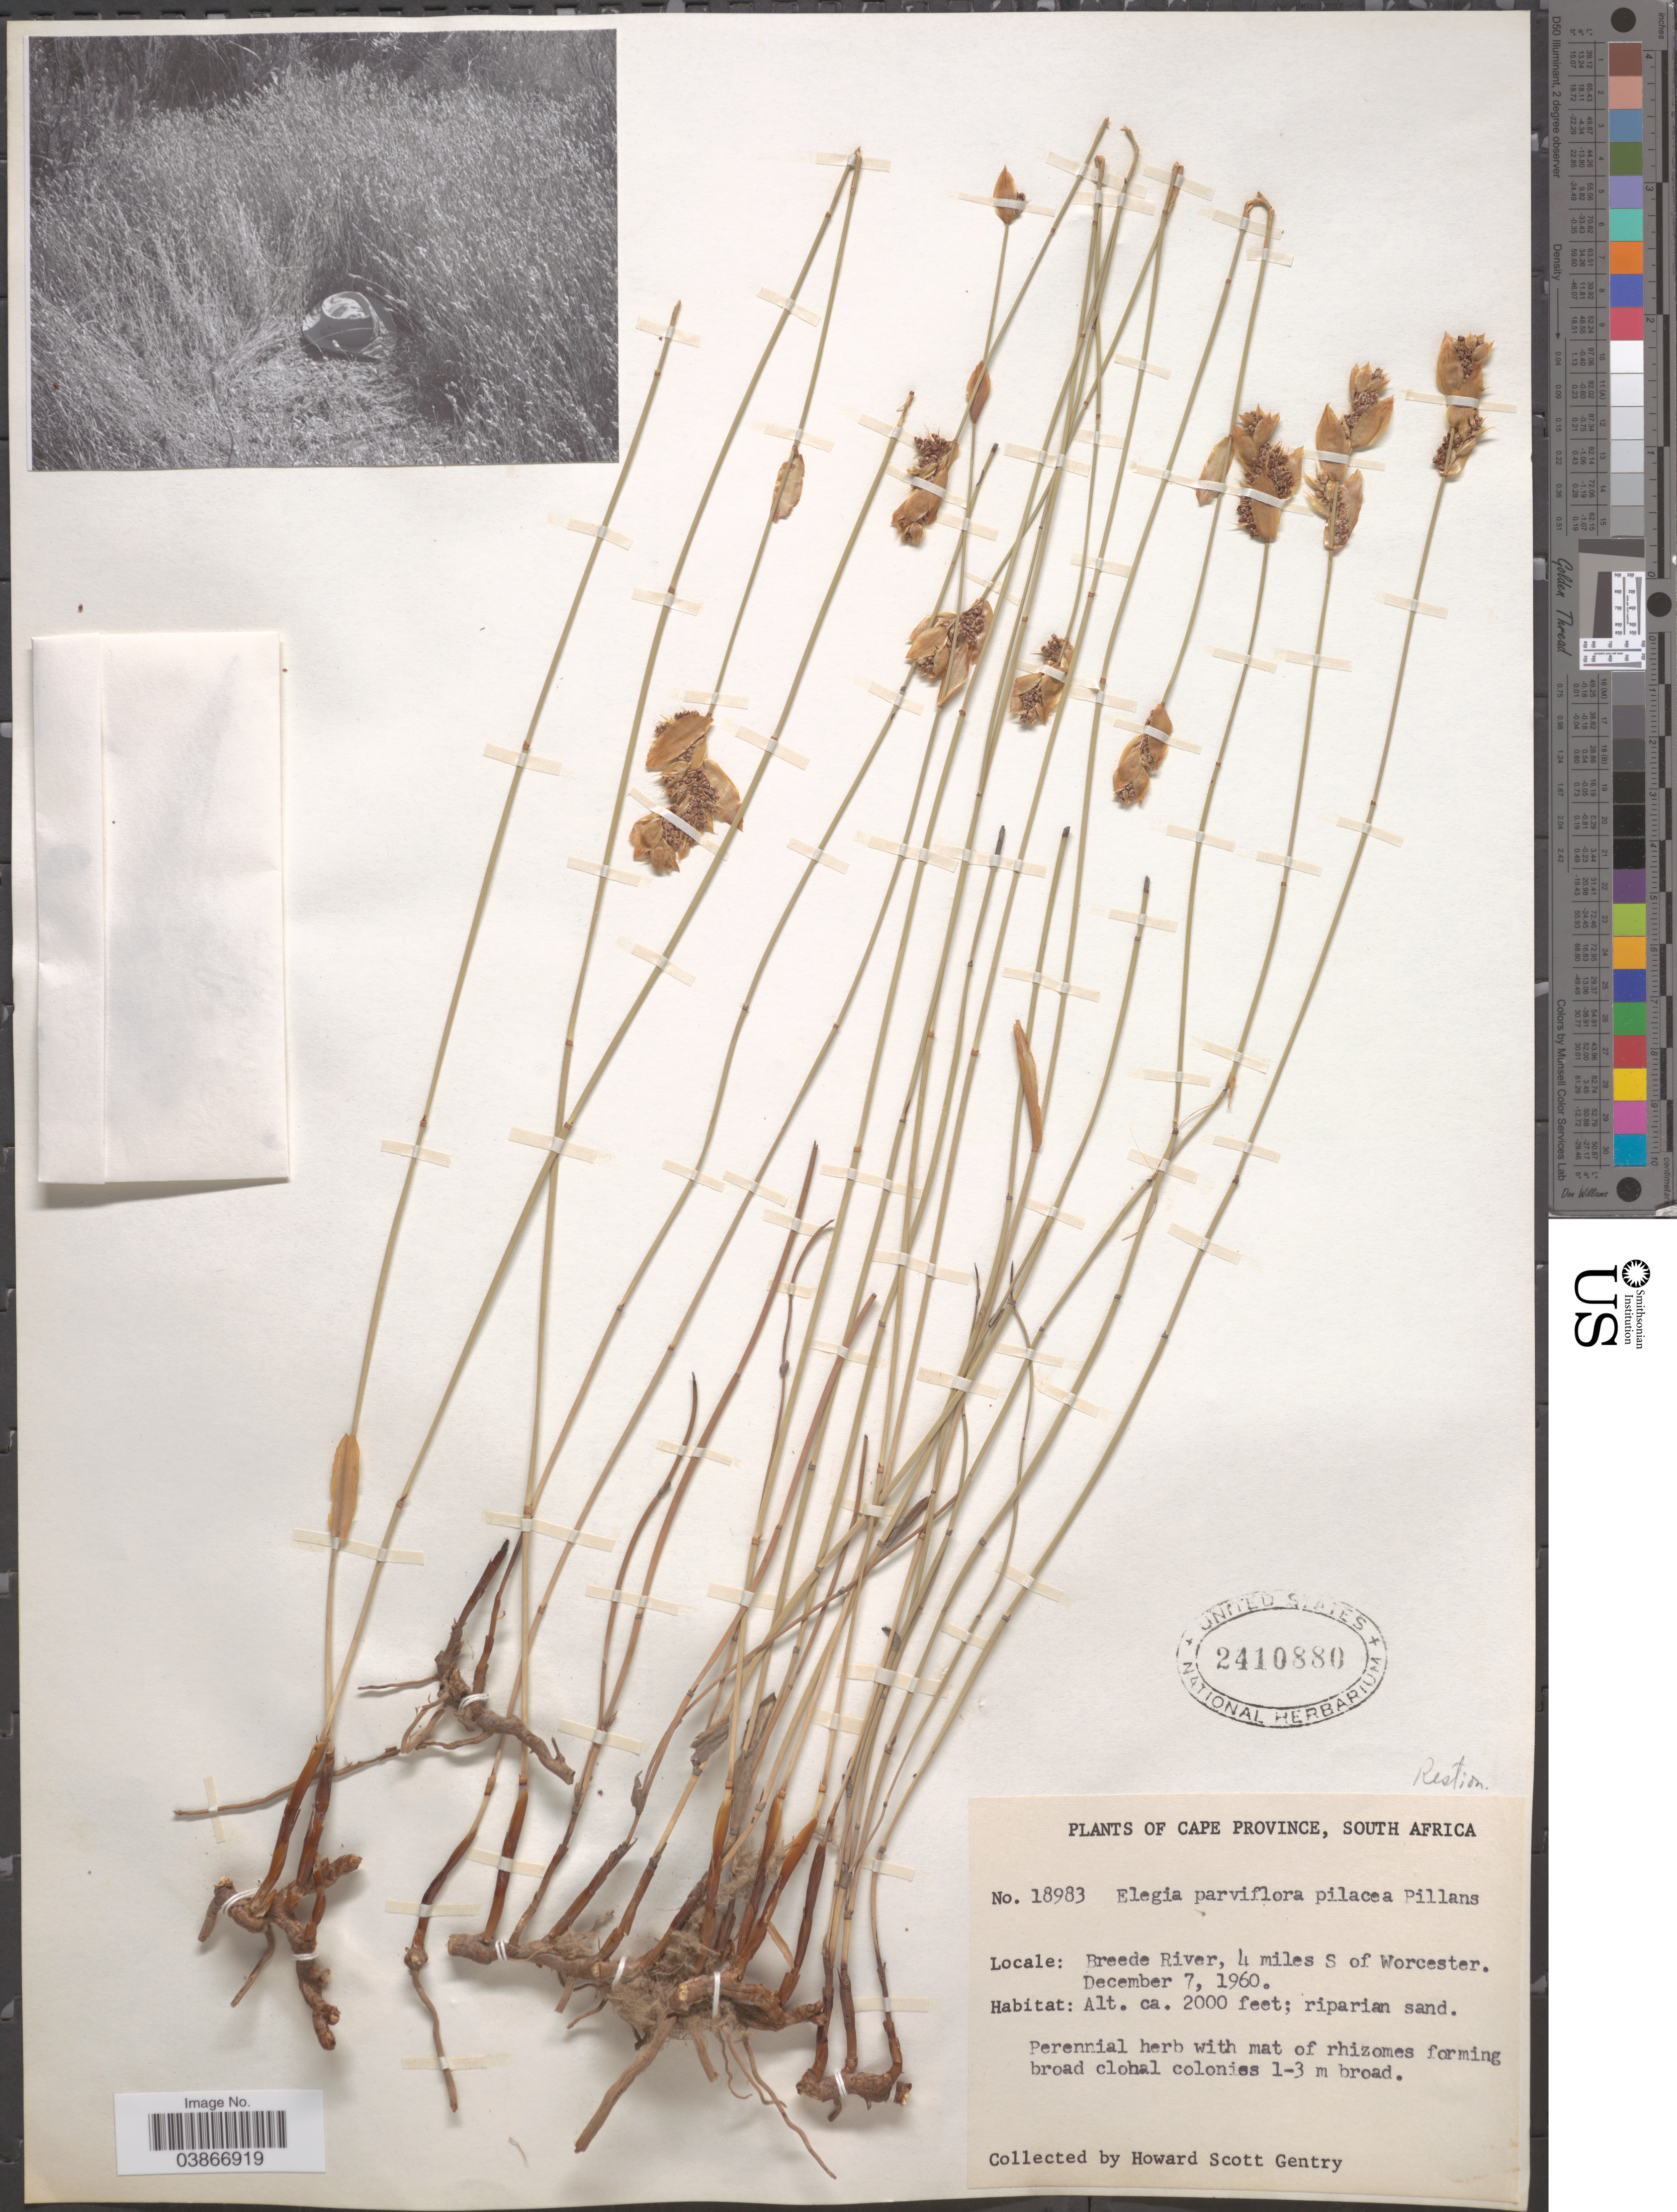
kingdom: Plantae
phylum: Tracheophyta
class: Liliopsida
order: Poales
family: Restionaceae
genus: Elegia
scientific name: Elegia parviflora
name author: (Thunb.) Kunth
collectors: H. S. Gentry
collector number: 18983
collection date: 1960-12-07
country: South Africa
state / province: Western Cape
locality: Breede River, 4 miles S of Worcester.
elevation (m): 610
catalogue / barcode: US 2410880